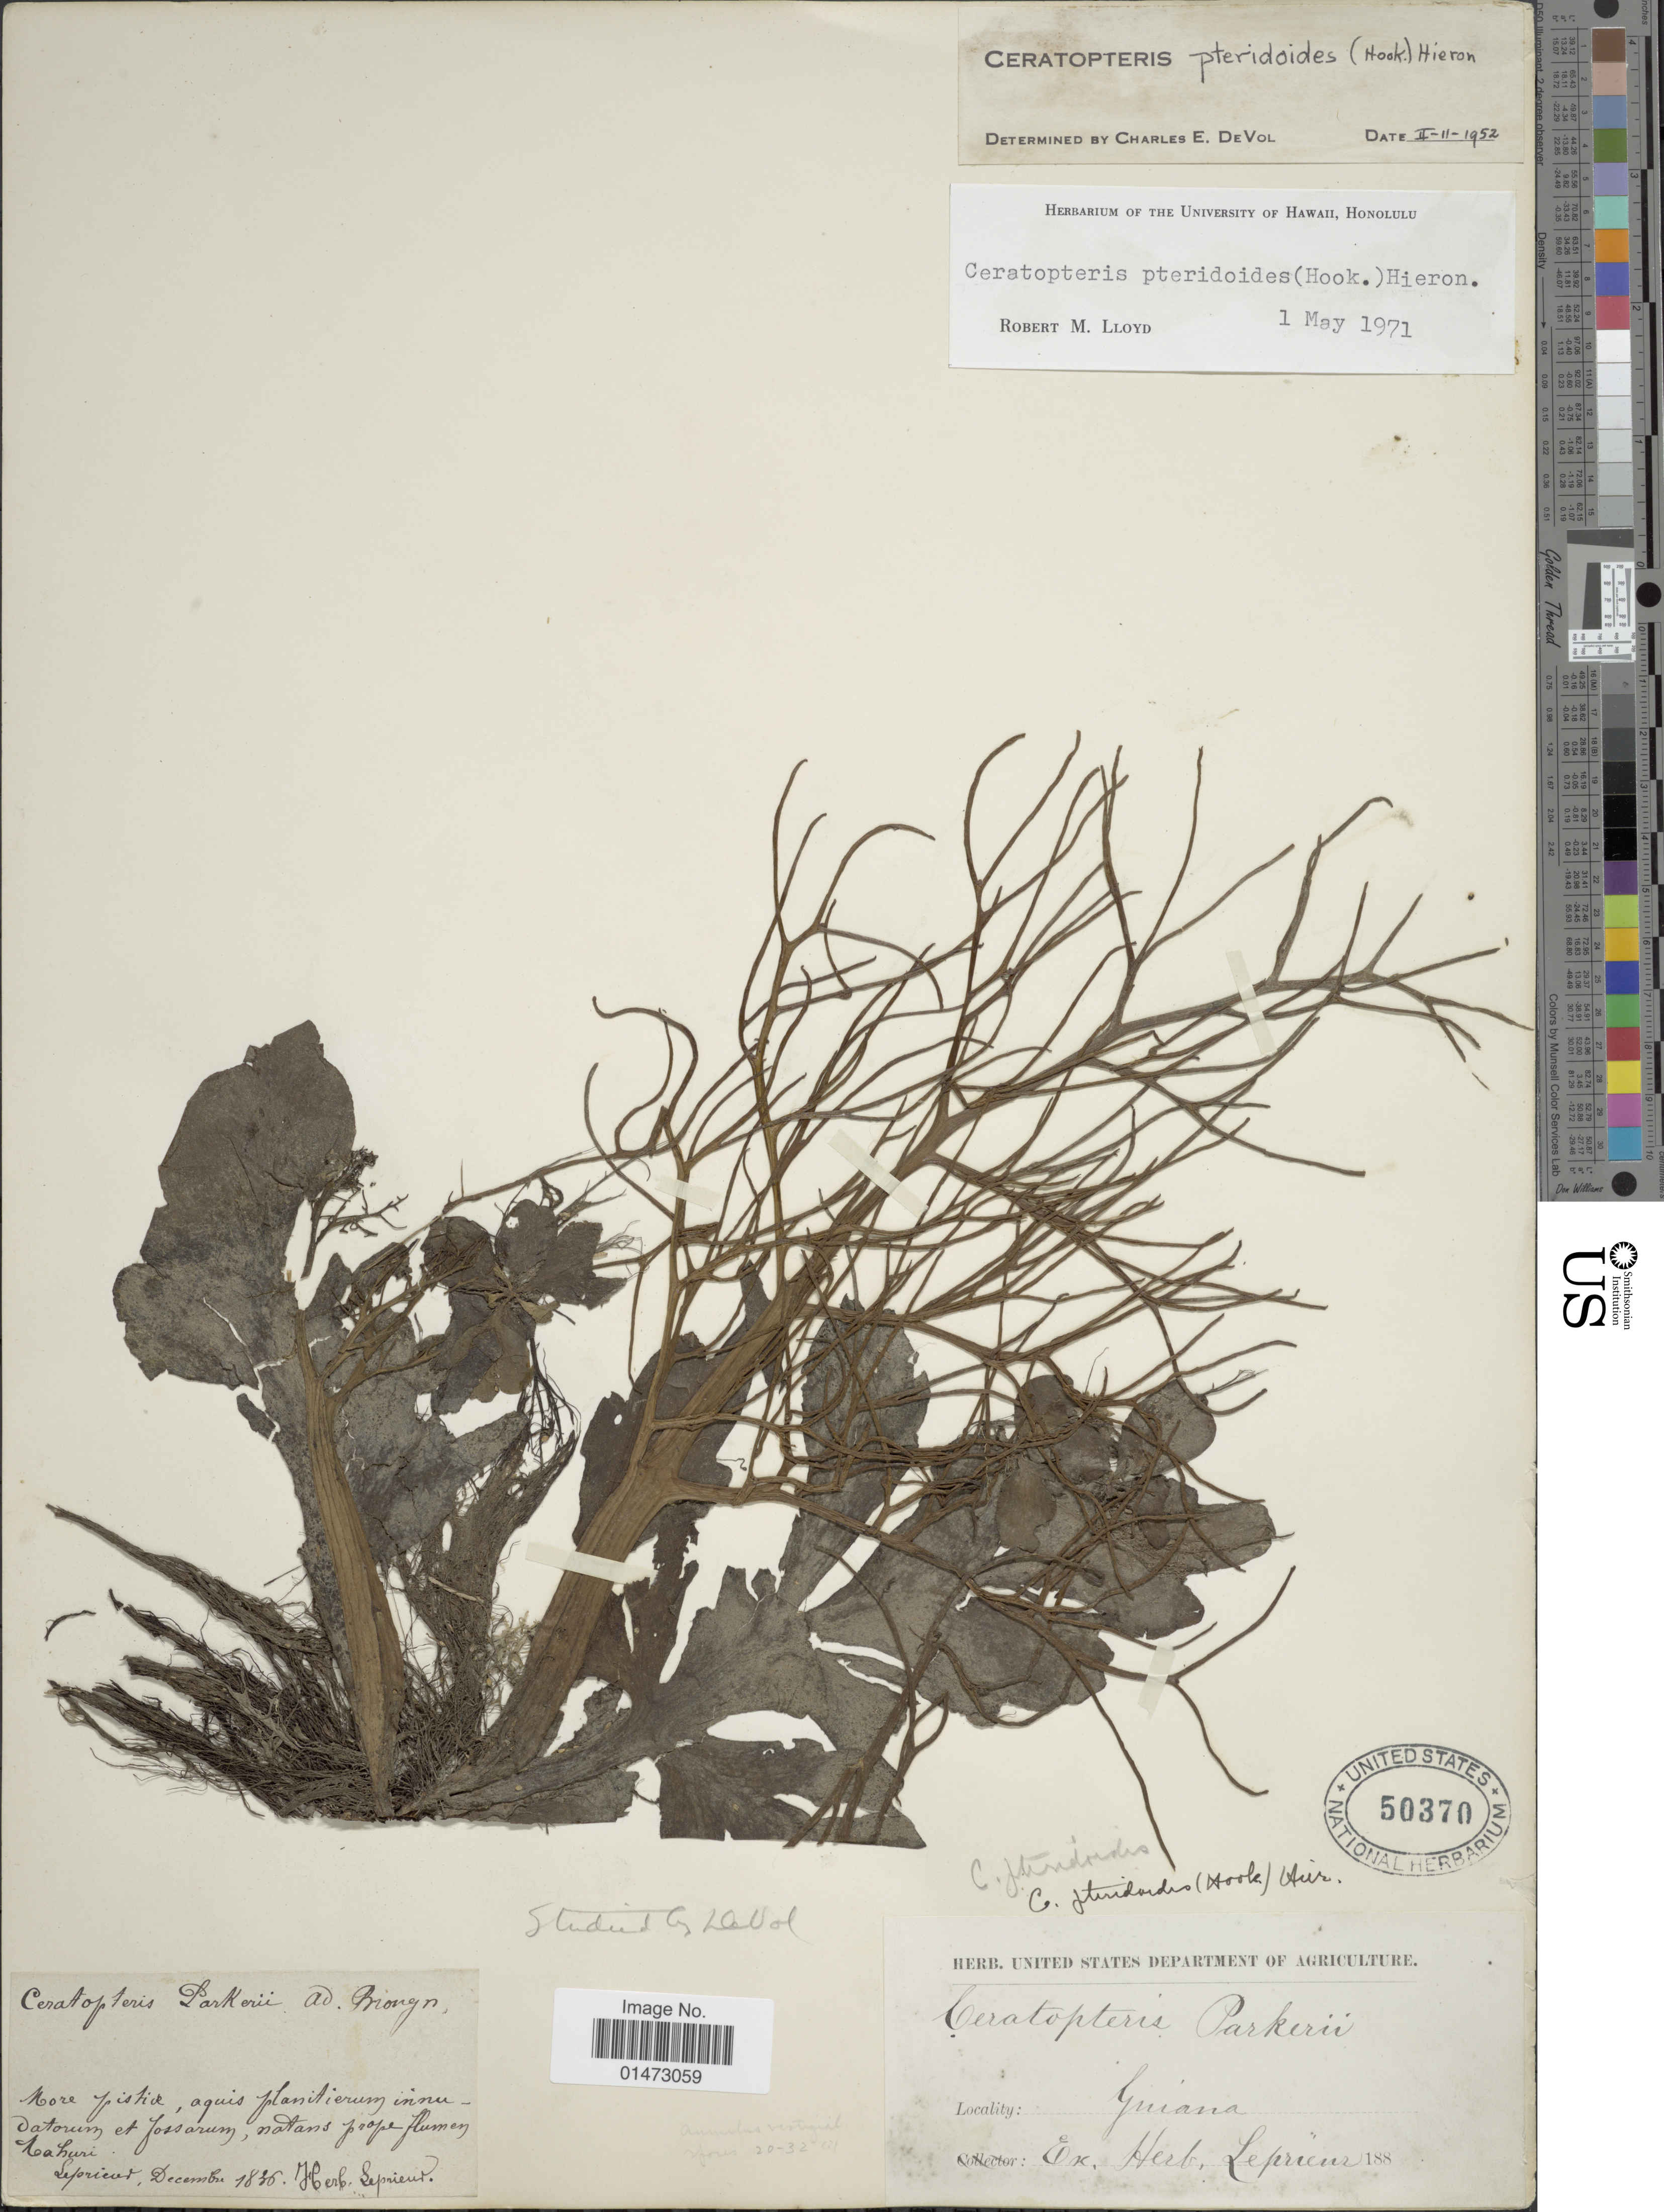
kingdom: Plantae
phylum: Tracheophyta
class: Polypodiopsida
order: Polypodiales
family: Pteridaceae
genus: Ceratopteris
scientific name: Ceratopteris pteridioides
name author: (Hook.) Hieron.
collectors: ex herb. Leprieur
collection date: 1836-12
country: French Guiana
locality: Guiana. More pistide, aquis planitierum innudatorum et fossarum, natans prope flumen Mahuri. [interpreted]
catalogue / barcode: US 50370